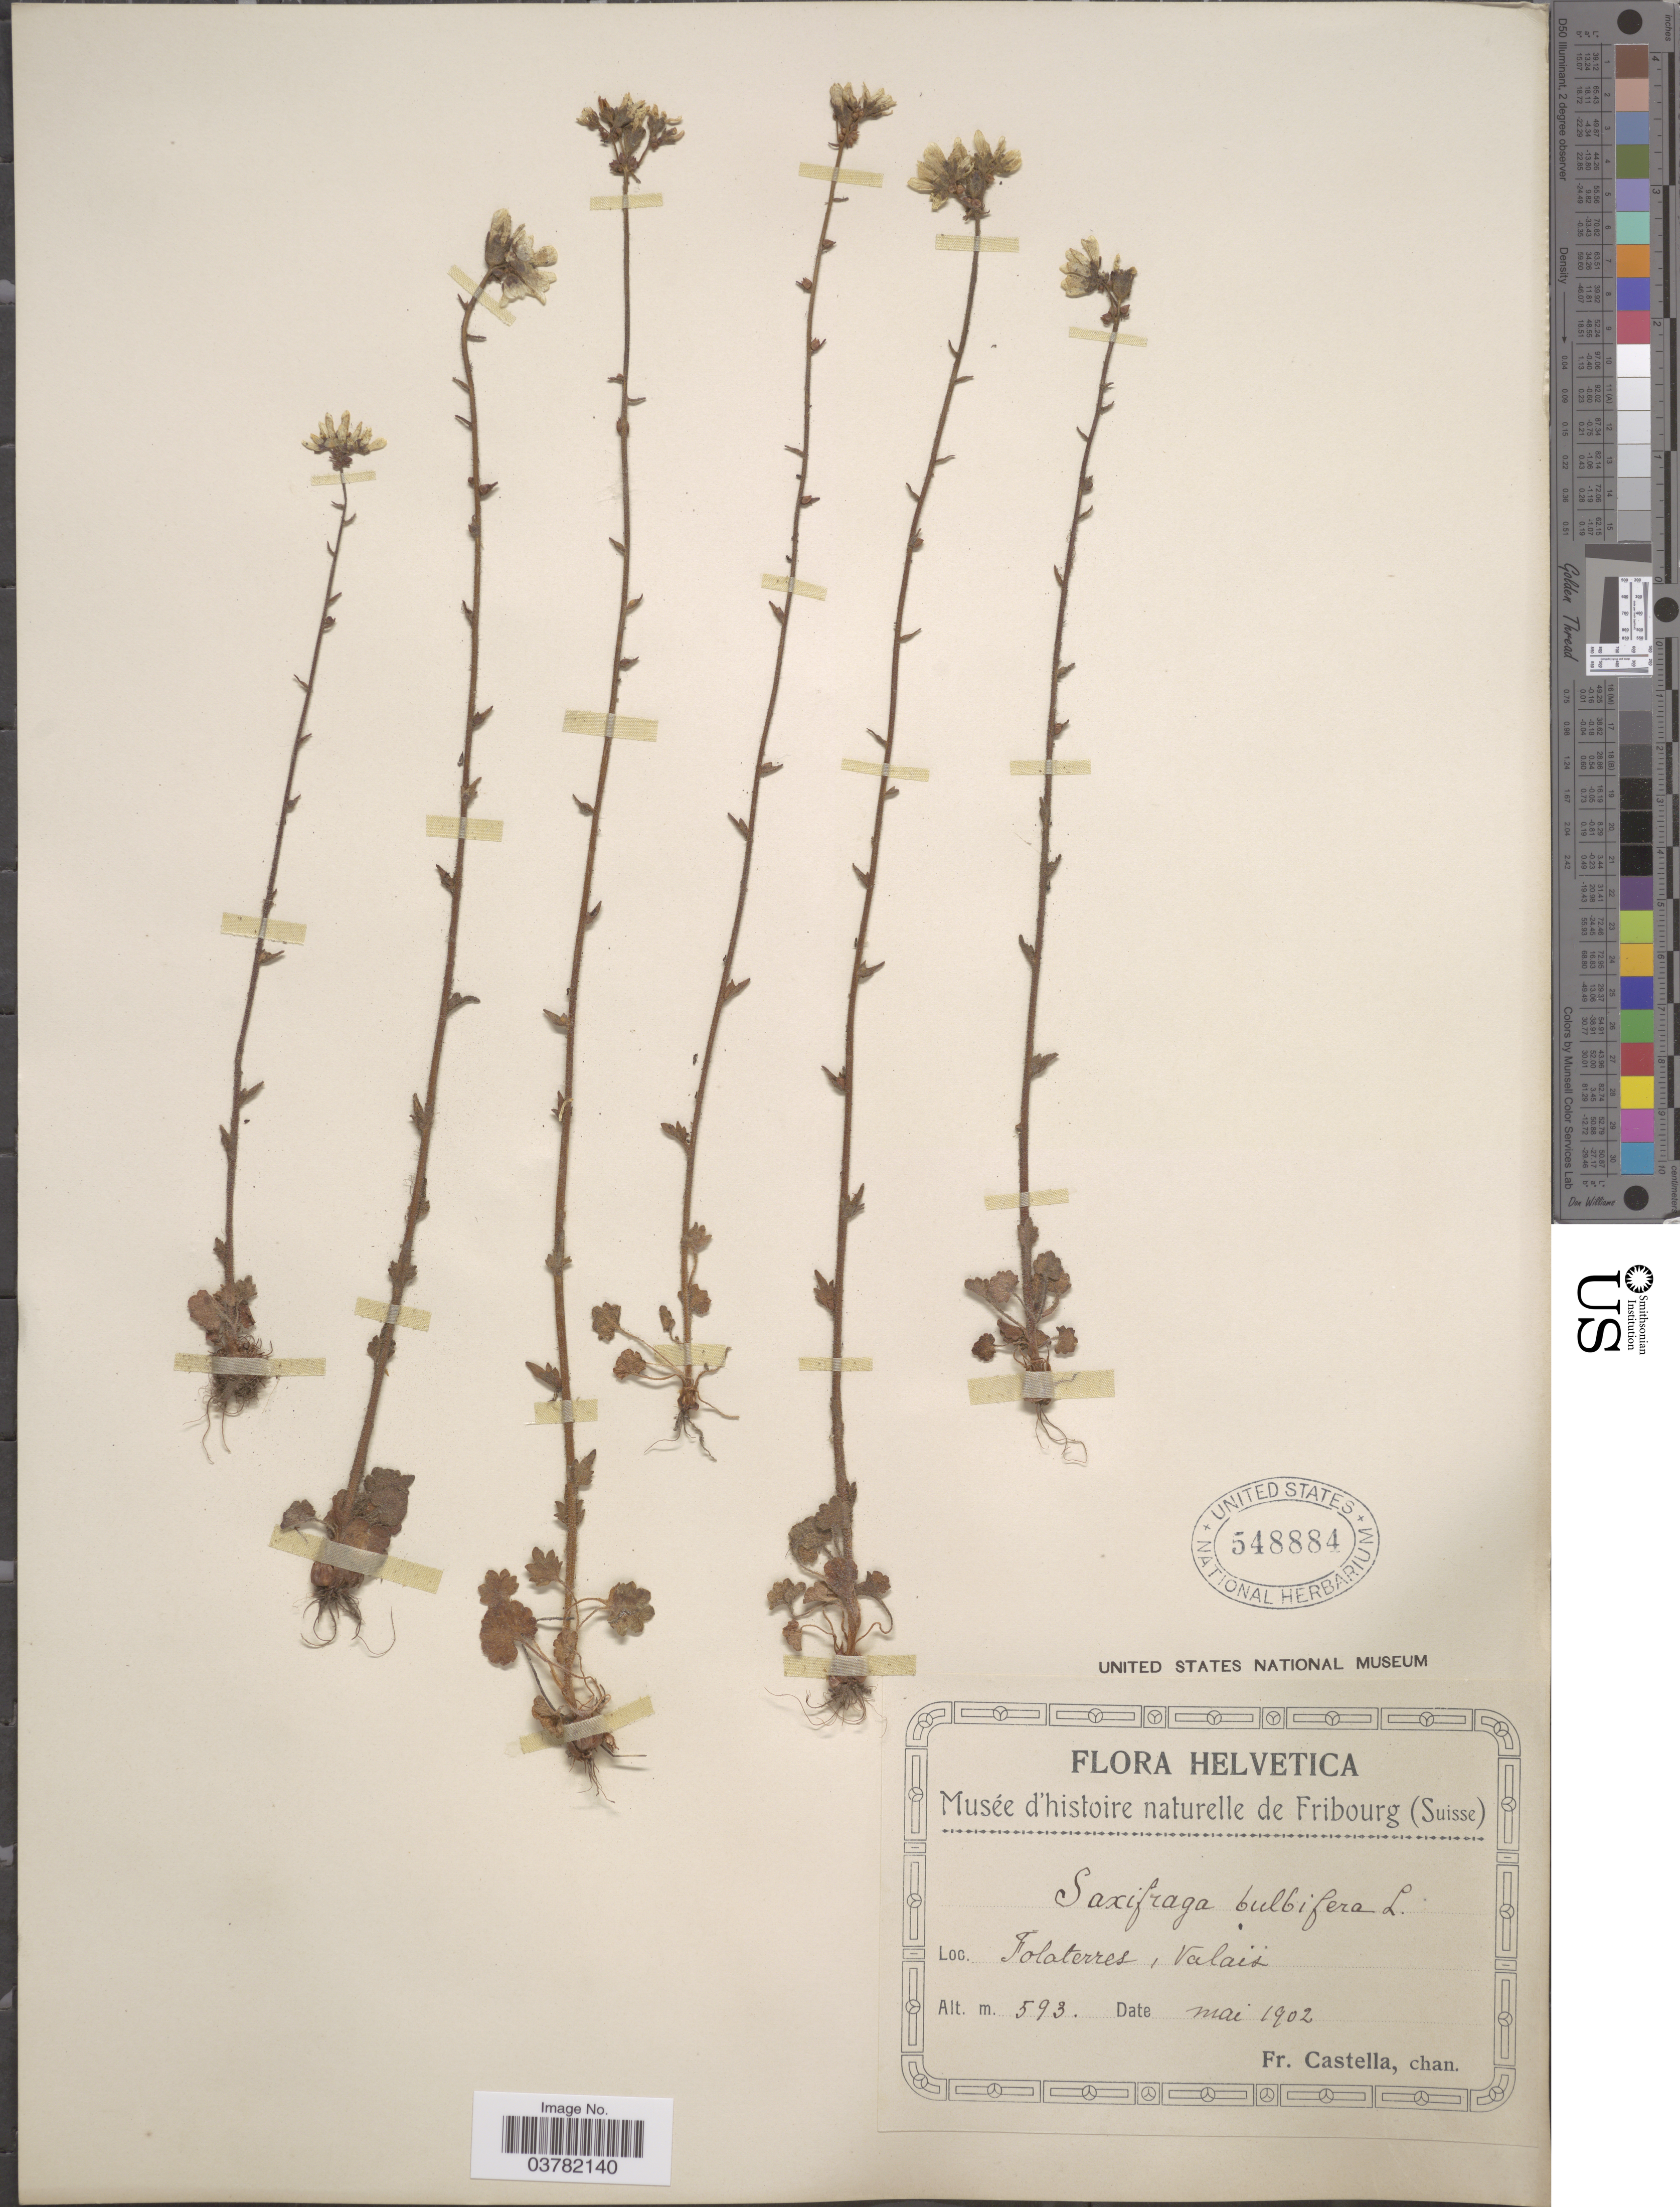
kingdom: Plantae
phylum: Tracheophyta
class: Magnoliopsida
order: Saxifragales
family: Saxifragaceae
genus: Saxifraga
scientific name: Saxifraga bulbifera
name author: L.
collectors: Fr. Castella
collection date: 1902-05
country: Switzerland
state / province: Valais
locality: Helvetica. Folaterres.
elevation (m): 593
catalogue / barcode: US 548884